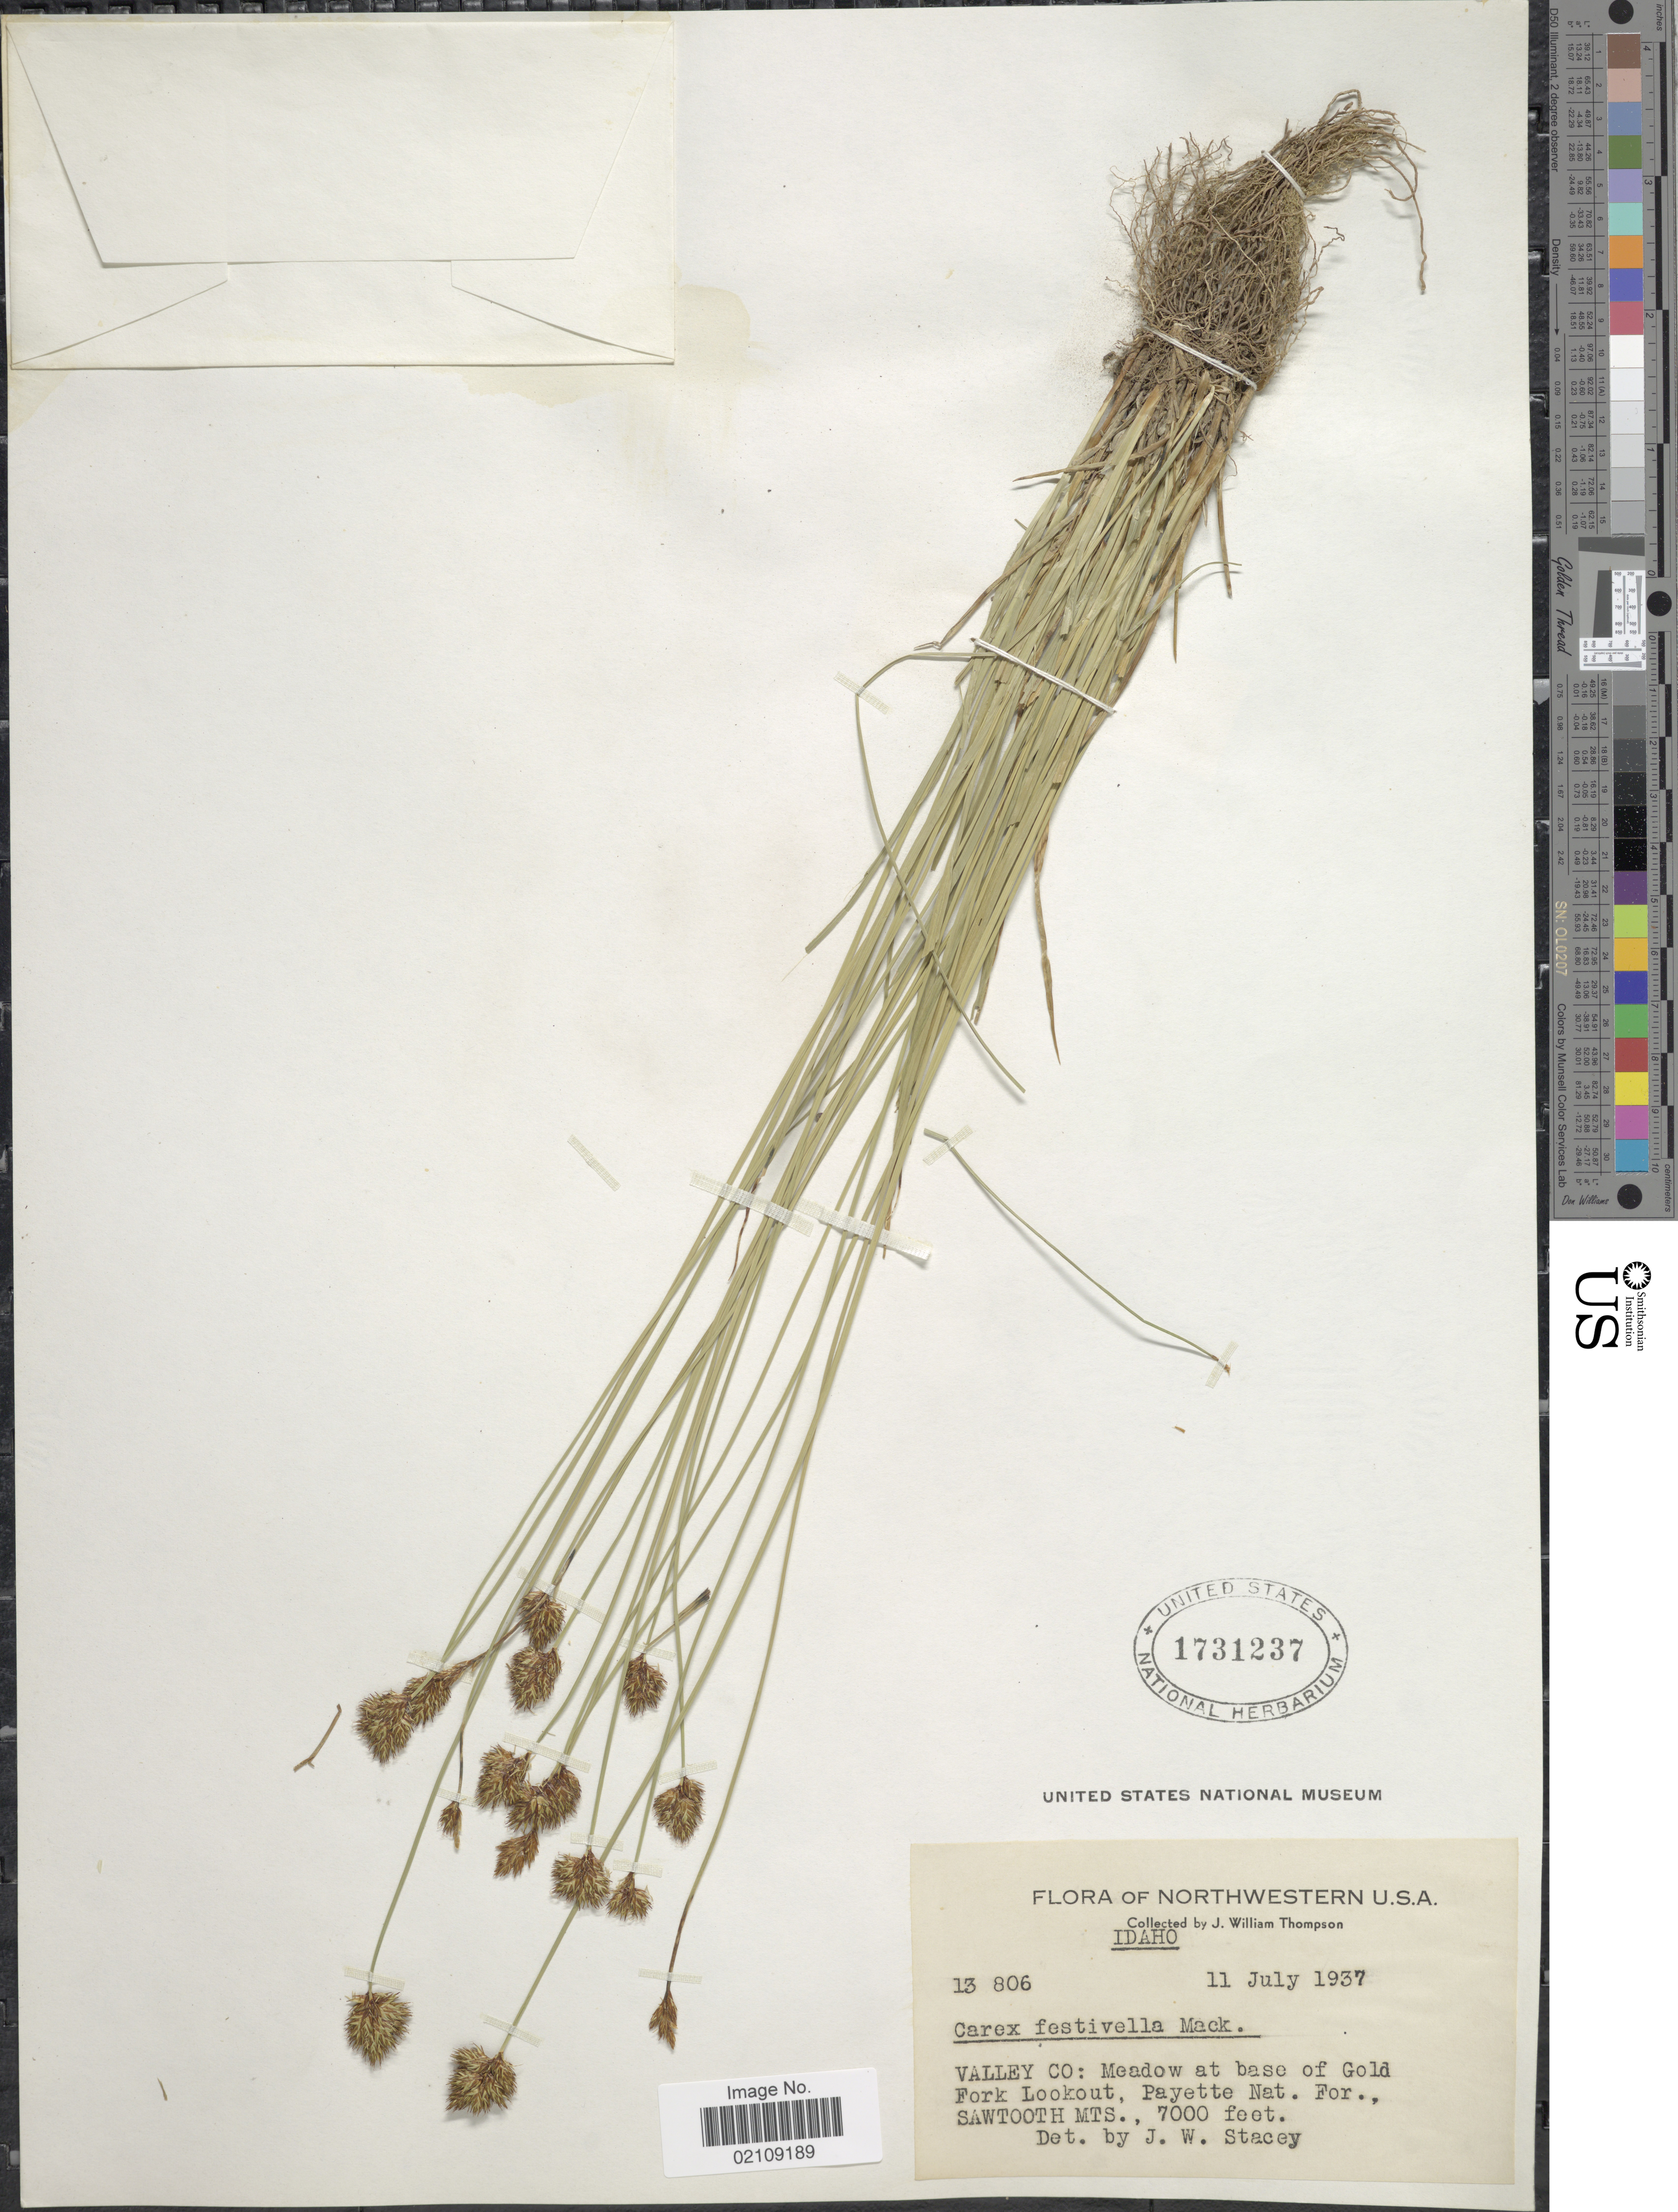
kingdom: Plantae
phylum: Tracheophyta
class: Liliopsida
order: Poales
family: Cyperaceae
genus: Carex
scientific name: Carex microptera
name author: Mack.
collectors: J. W. Thompson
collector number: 13806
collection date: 1937-07-11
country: United States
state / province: Idaho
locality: Valley Co: At base of Gold Fork Lookout, Payette Nat. For., Sawtooth Mts.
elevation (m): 2134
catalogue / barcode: US 1731237